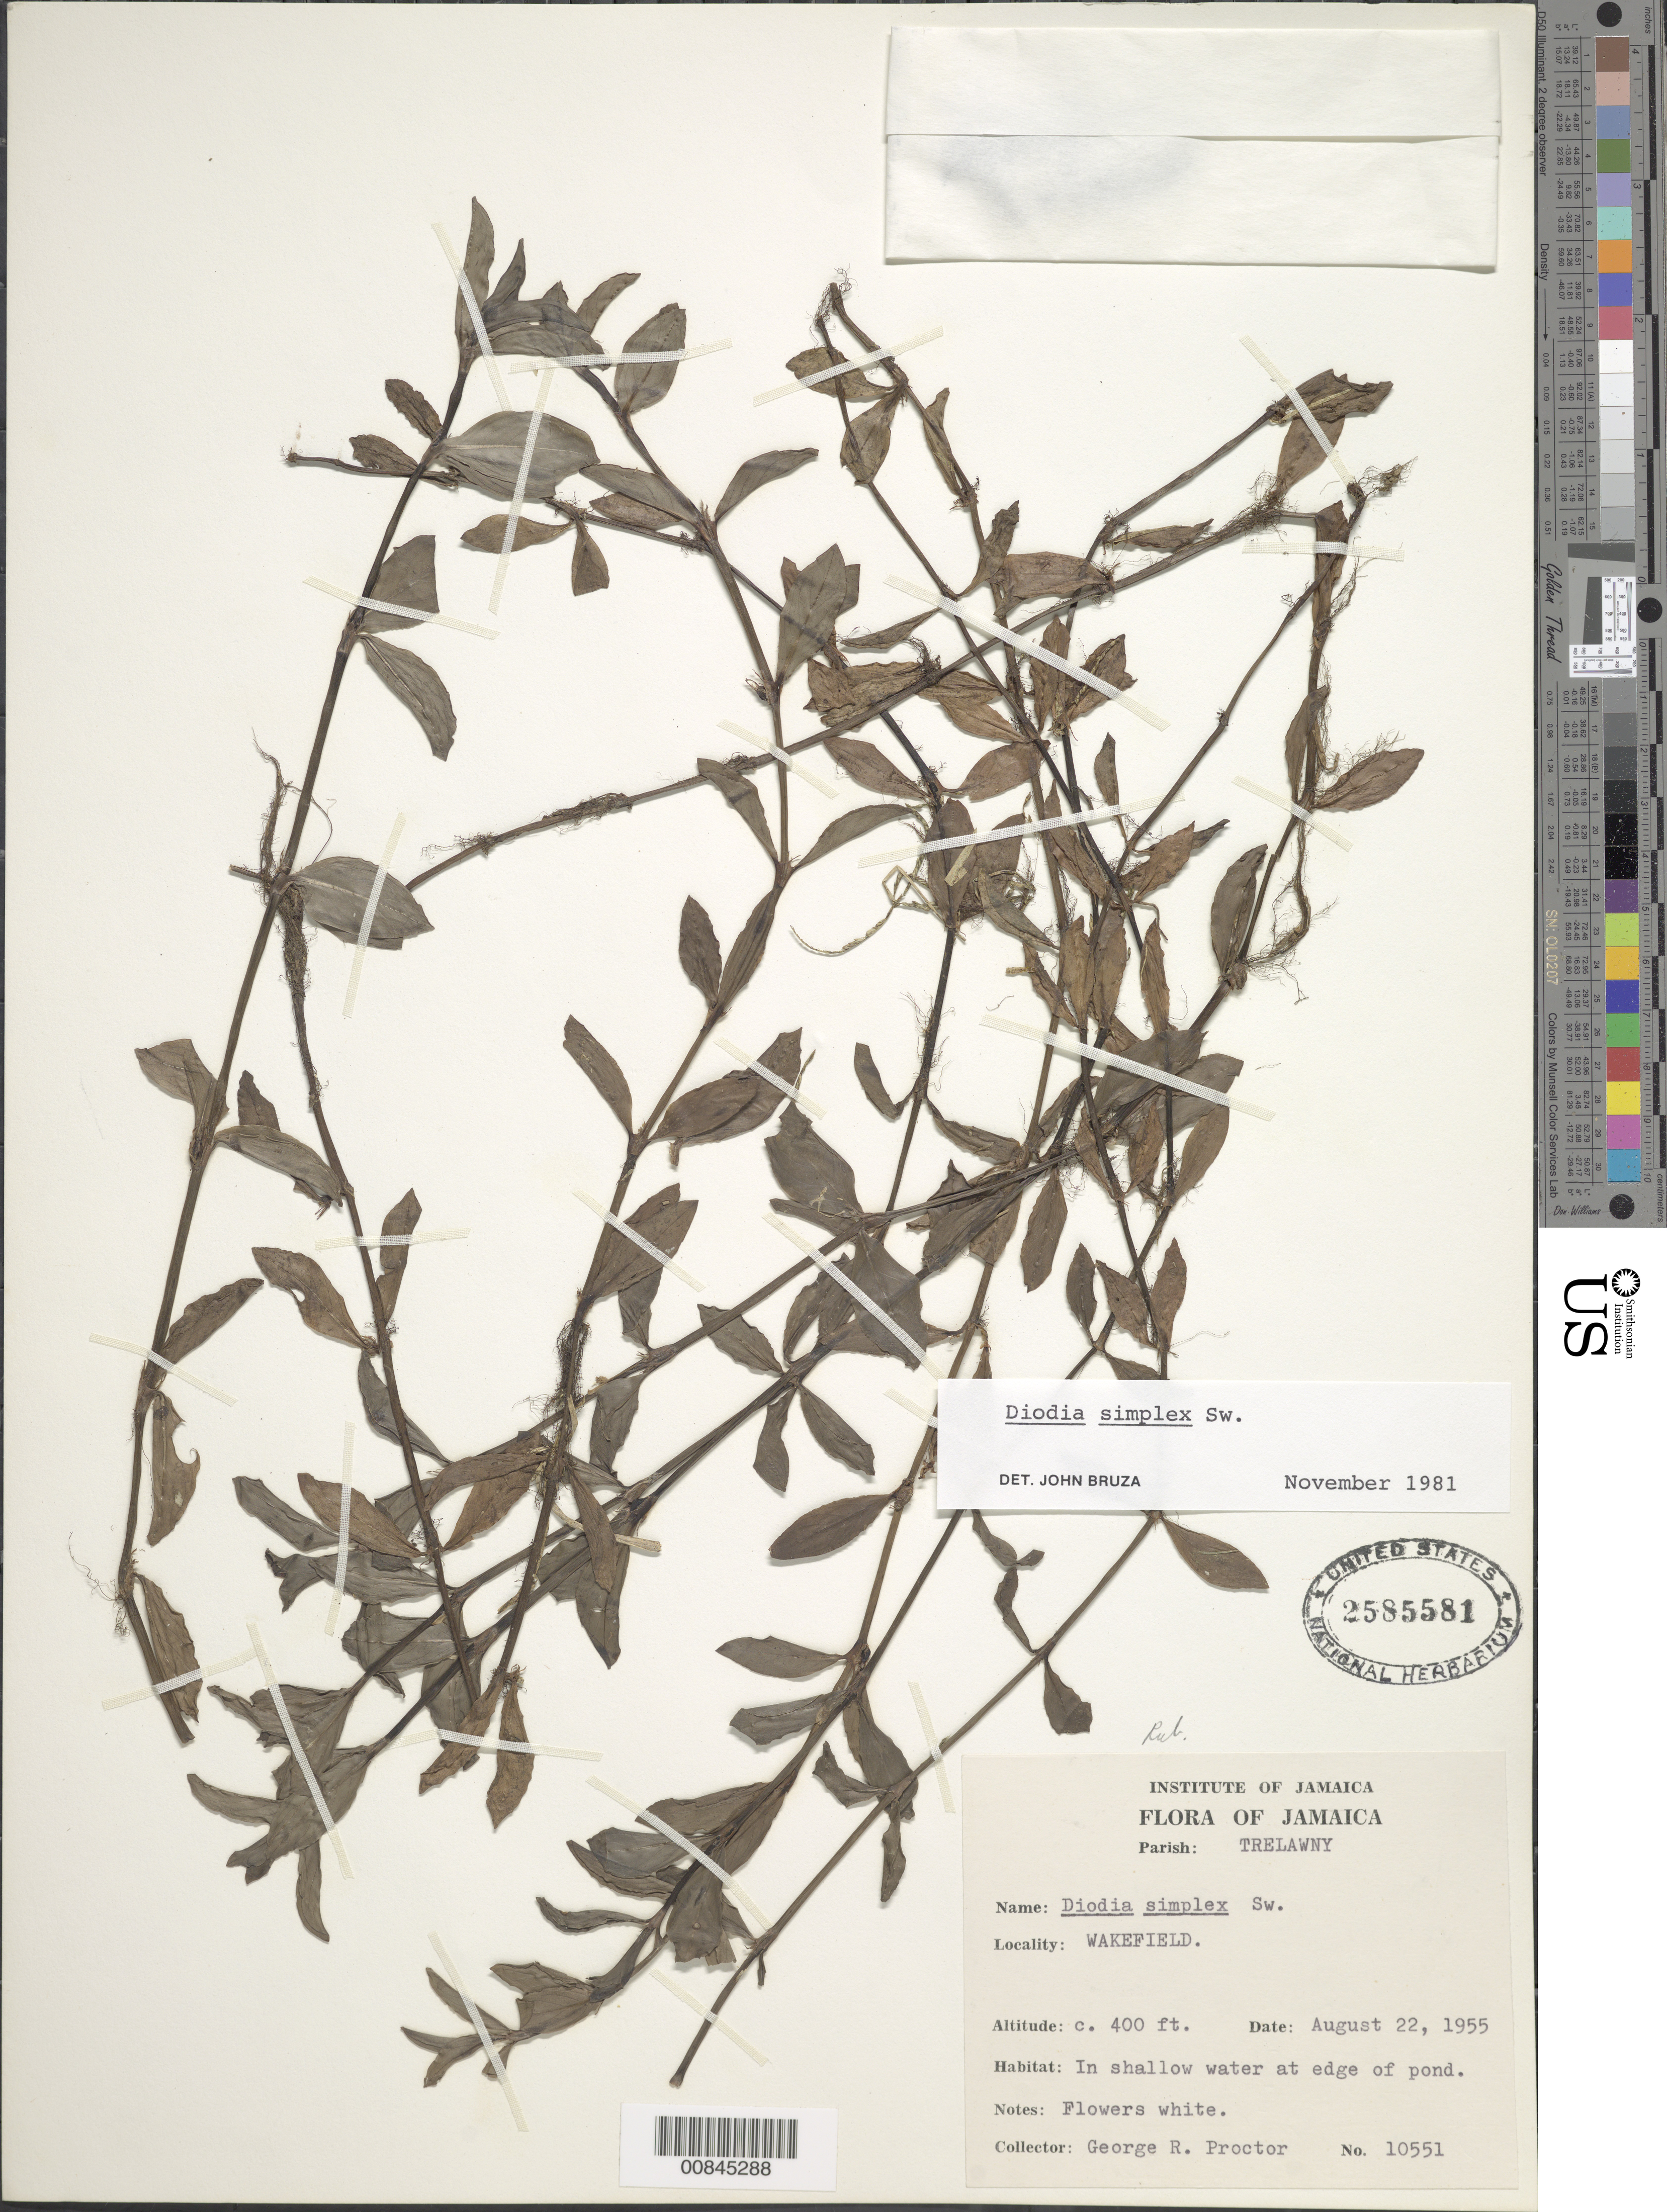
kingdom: Plantae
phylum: Tracheophyta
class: Magnoliopsida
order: Gentianales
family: Rubiaceae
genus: Diodia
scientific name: Diodia simplex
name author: Sw.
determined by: Bruza, J.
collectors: G. R. Proctor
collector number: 10551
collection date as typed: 22 Aug 1955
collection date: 1955-08-22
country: Jamaica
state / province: Trelawny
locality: Wakefield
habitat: In shallow water at edge of pond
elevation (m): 122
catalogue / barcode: US 2585581